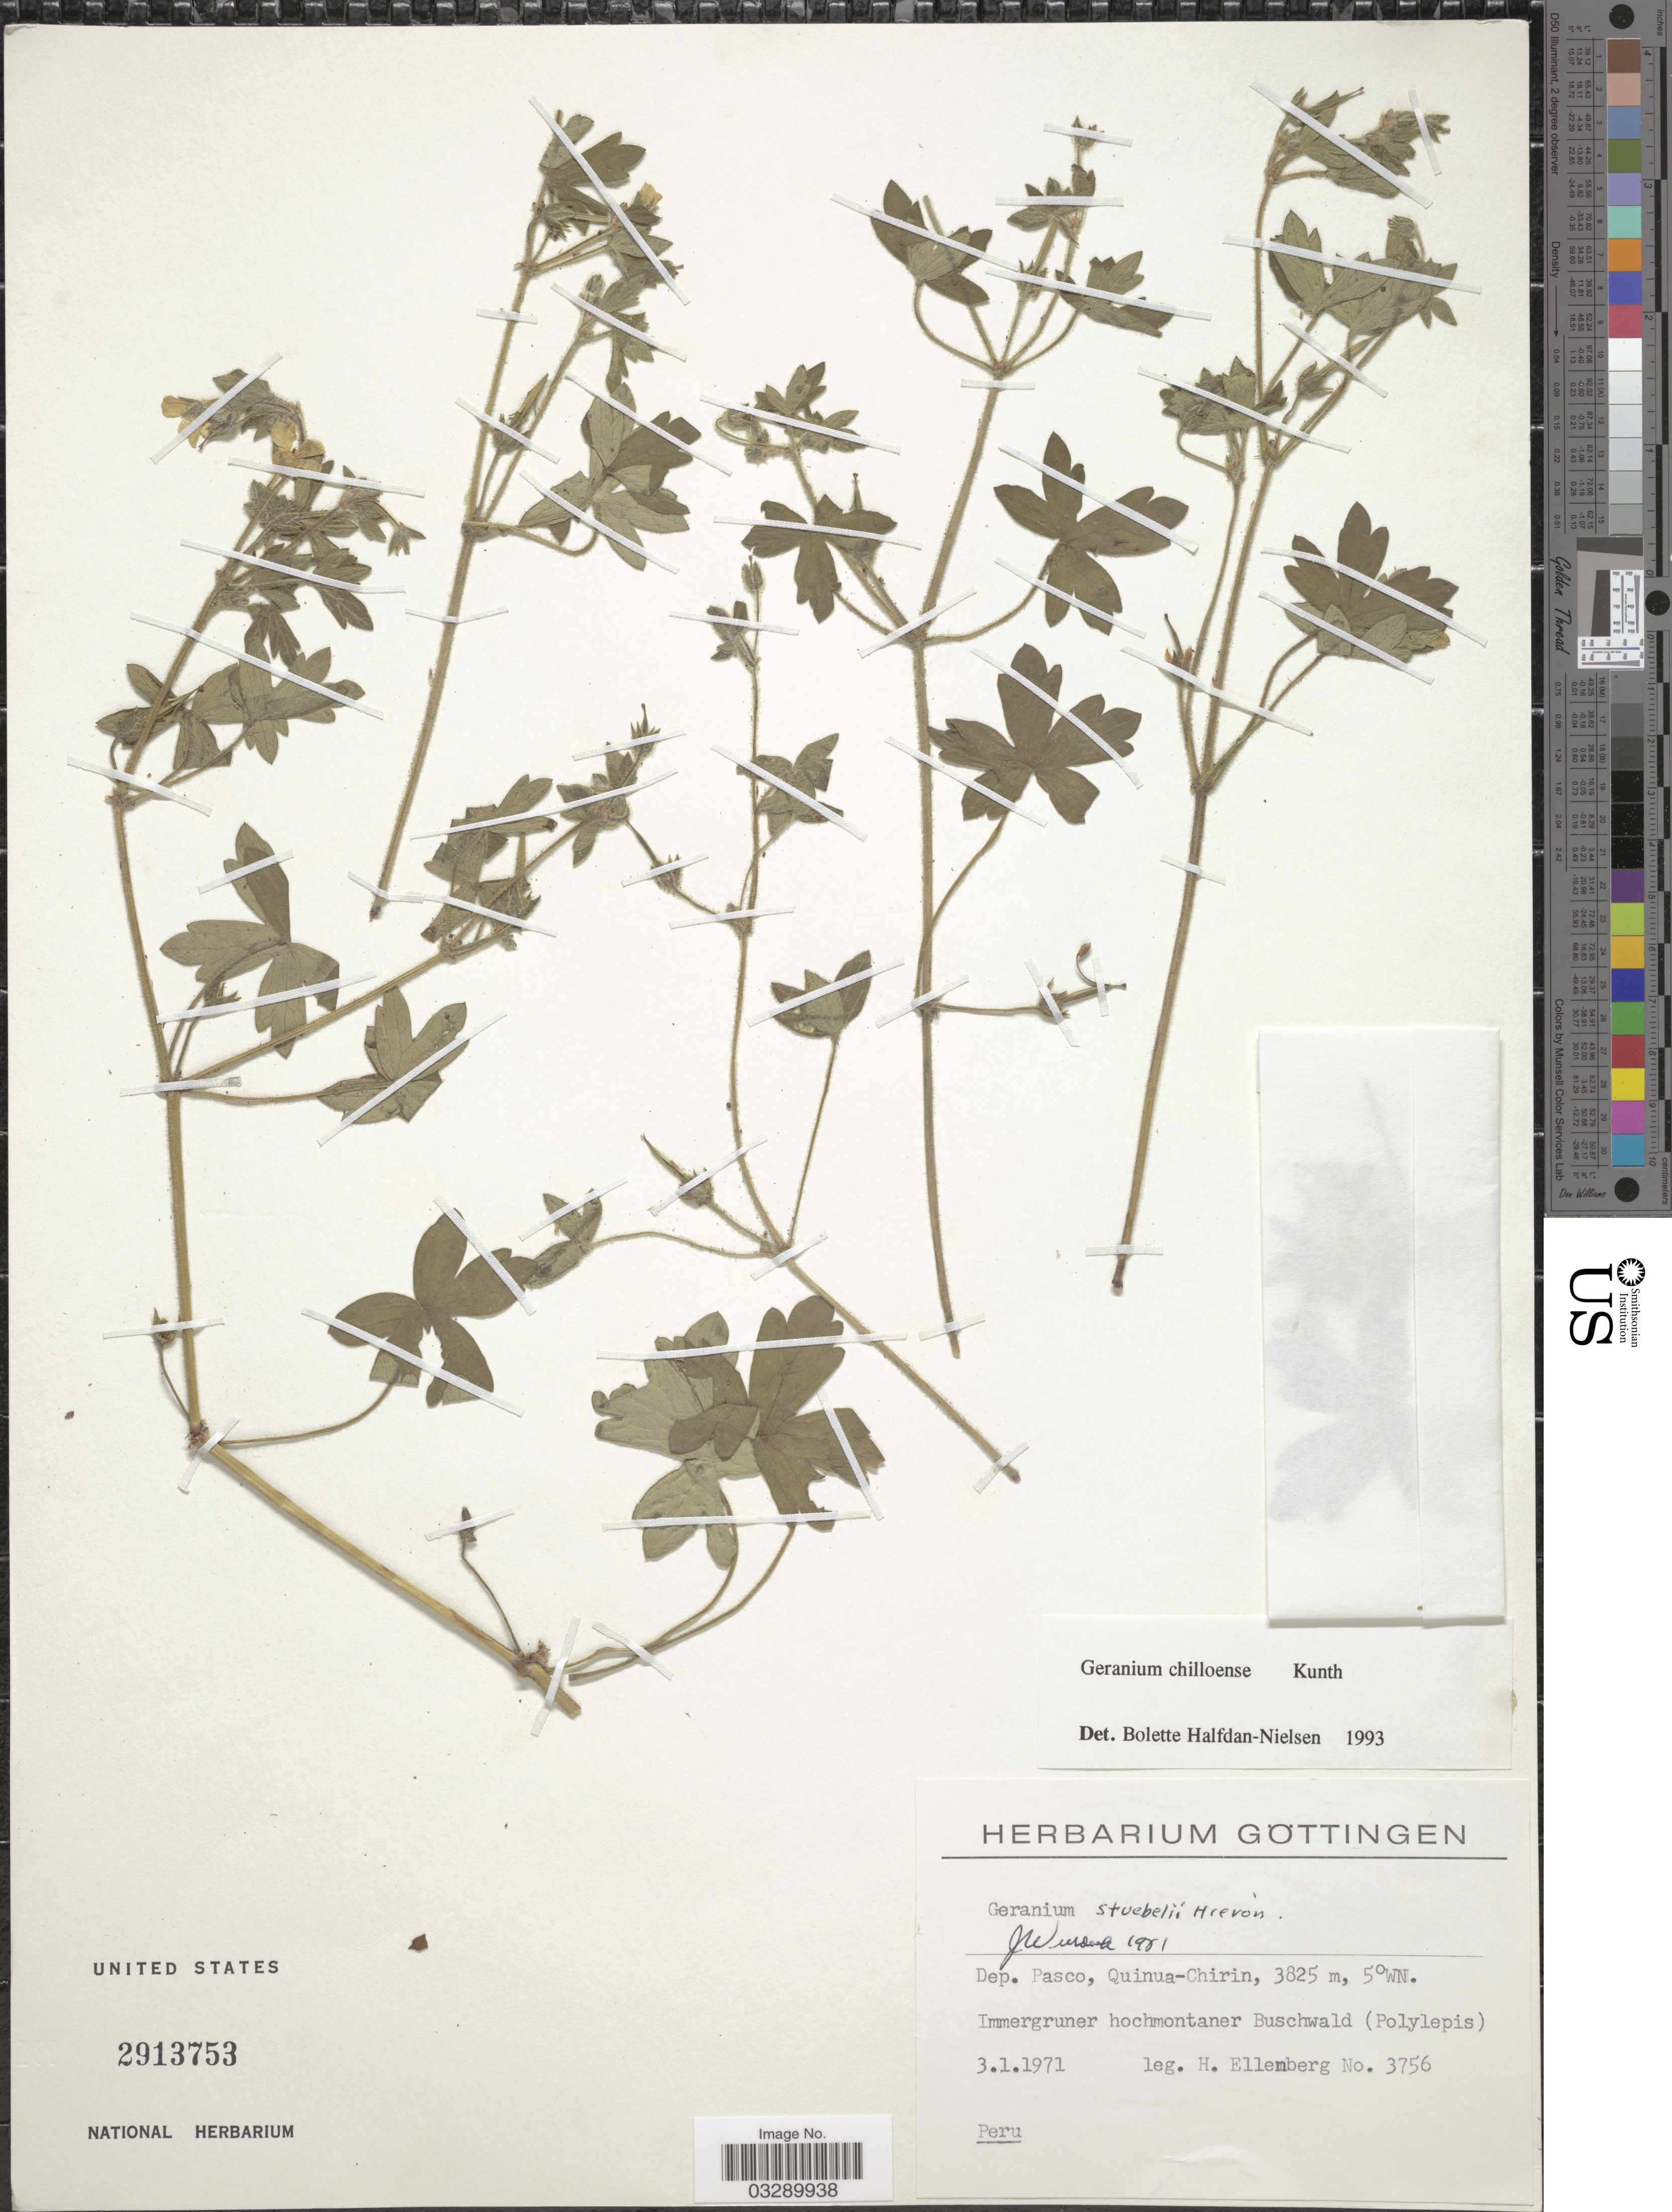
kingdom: Plantae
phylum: Tracheophyta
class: Magnoliopsida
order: Geraniales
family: Geraniaceae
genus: Geranium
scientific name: Geranium chilloense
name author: Kunth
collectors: H. Ellenberg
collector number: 3756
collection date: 1971-01-03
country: Peru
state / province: Pasco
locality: Dep. Pasco, Quinua-Chirin.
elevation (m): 3825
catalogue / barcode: US 2913753